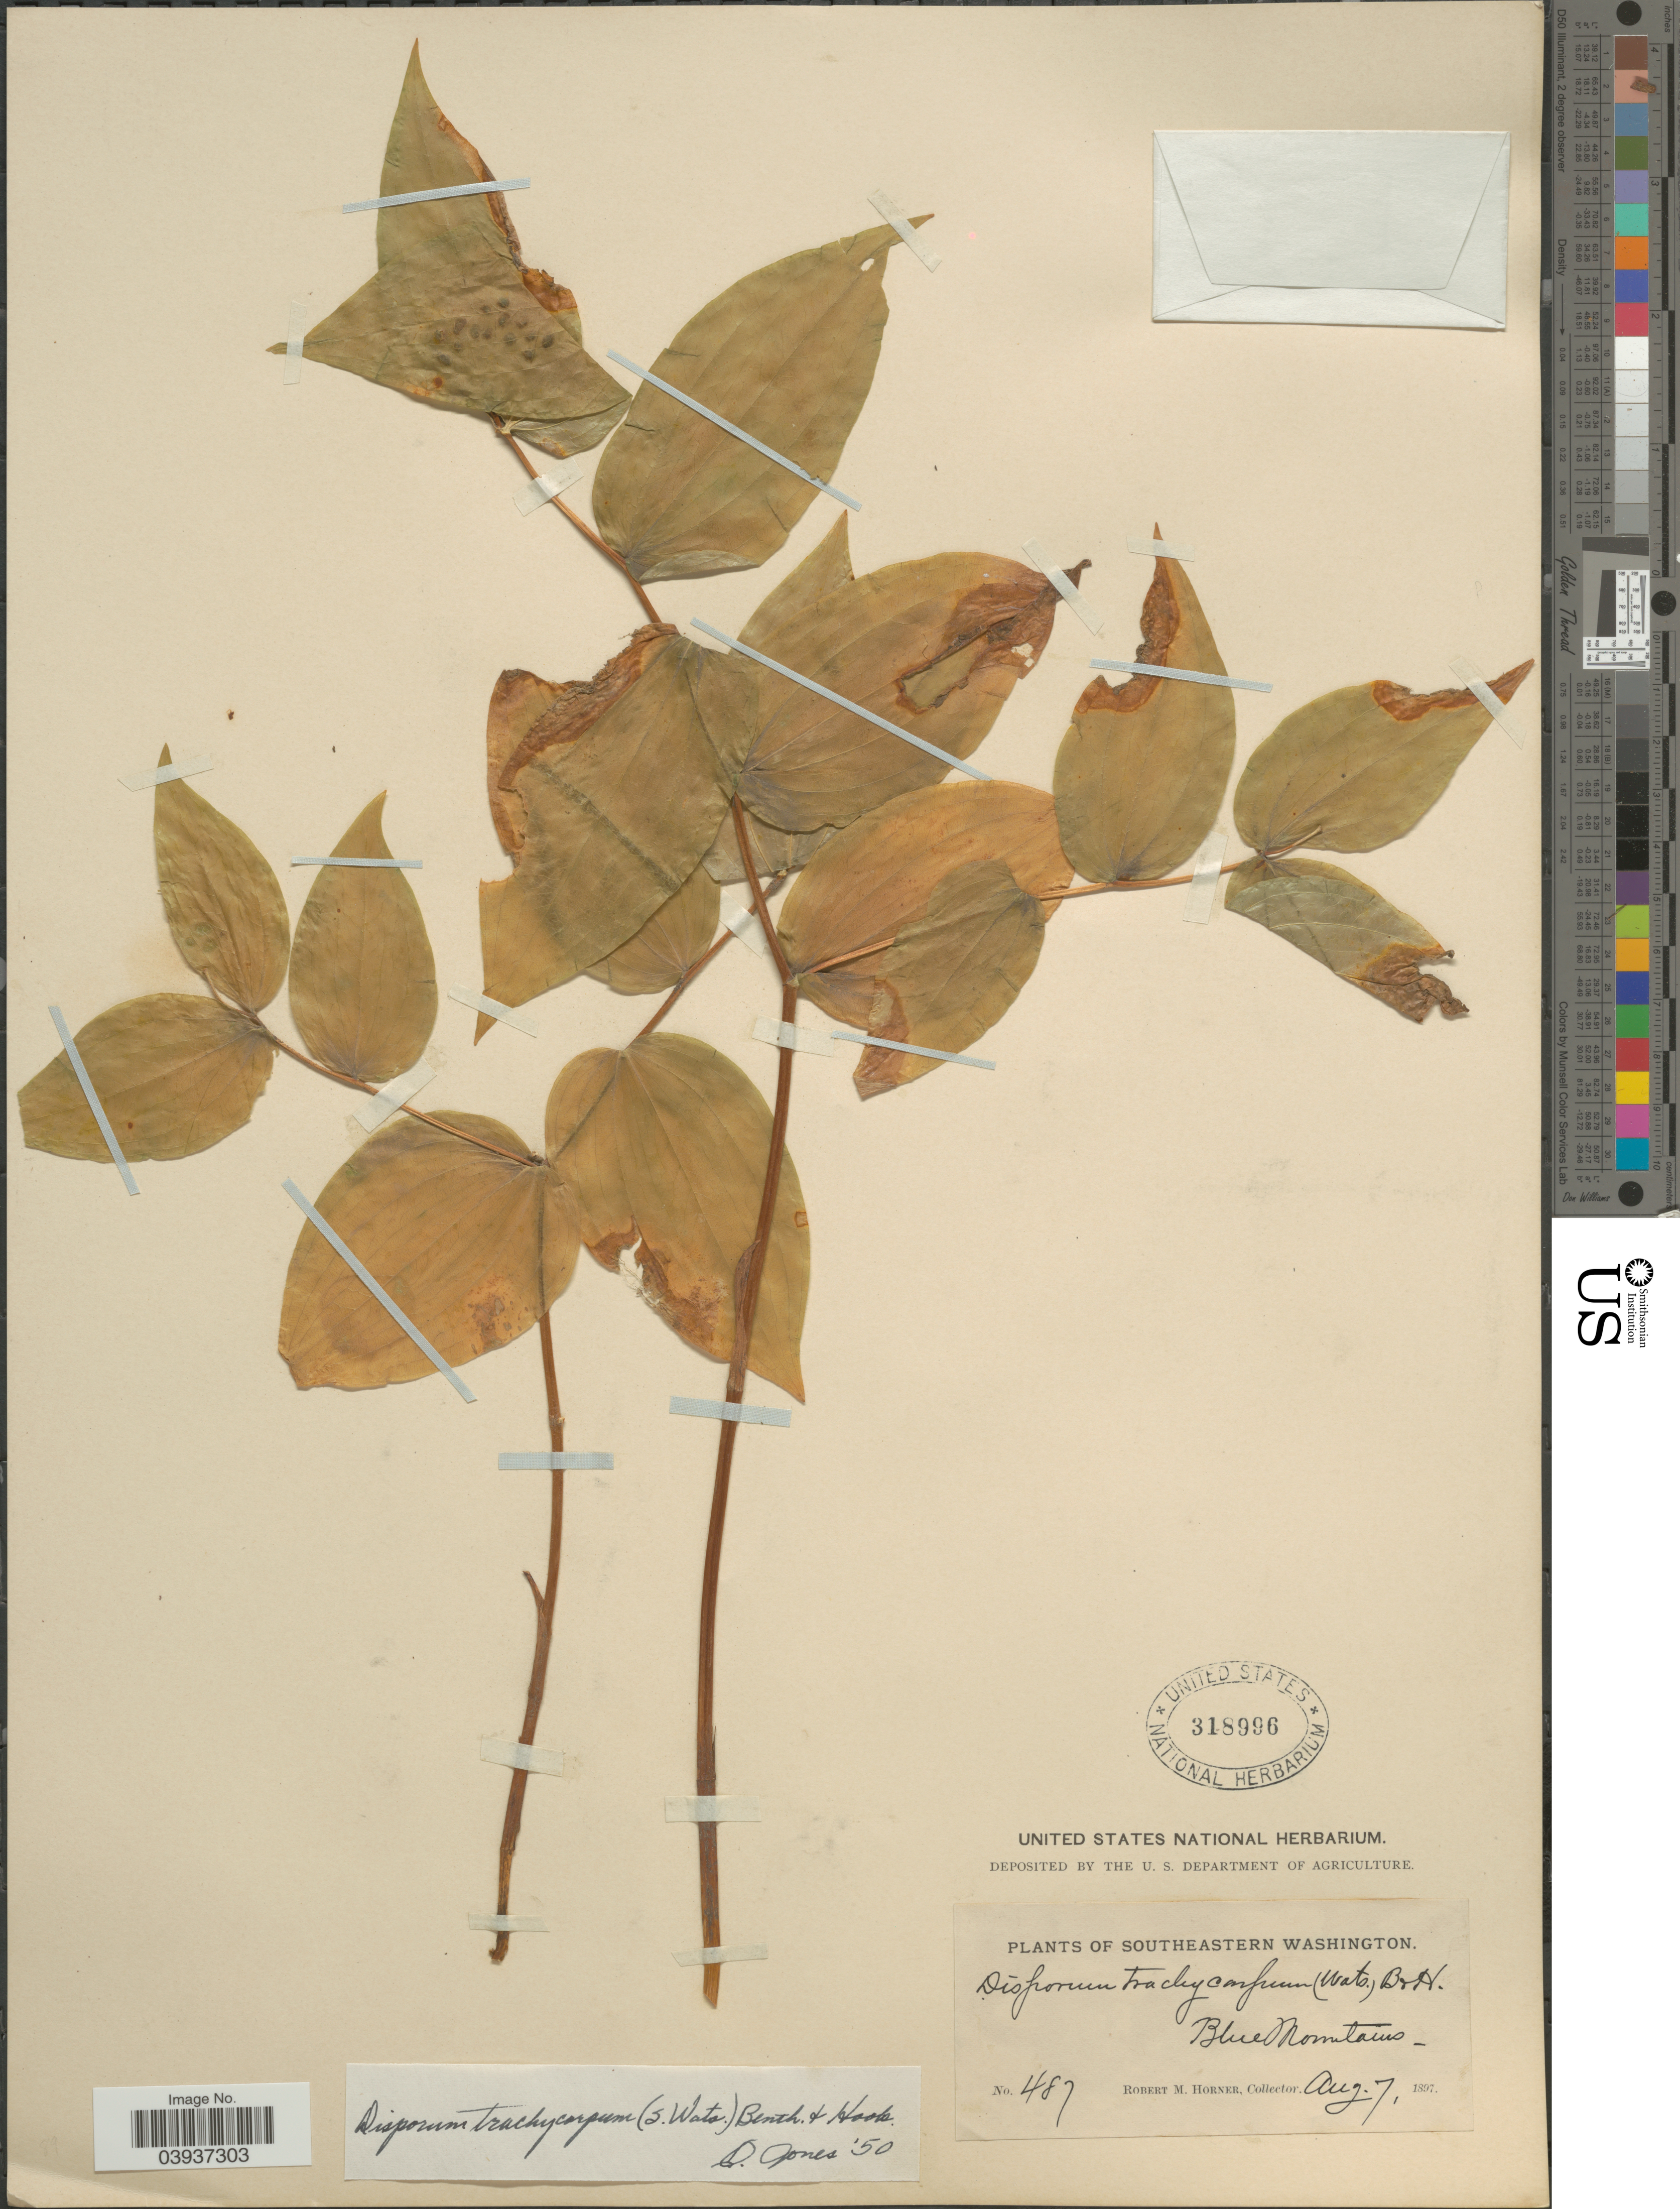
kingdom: Plantae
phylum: Tracheophyta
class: Liliopsida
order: Liliales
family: Colchicaceae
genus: Disporum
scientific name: Disporum trachycarpum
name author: (S. Watson) Benth. & Hook. f.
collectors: R. Horner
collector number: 487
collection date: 1897-08-07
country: United States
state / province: Washington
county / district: Clallam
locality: Southeastern Washington. Blue Mountains.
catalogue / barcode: US 318996